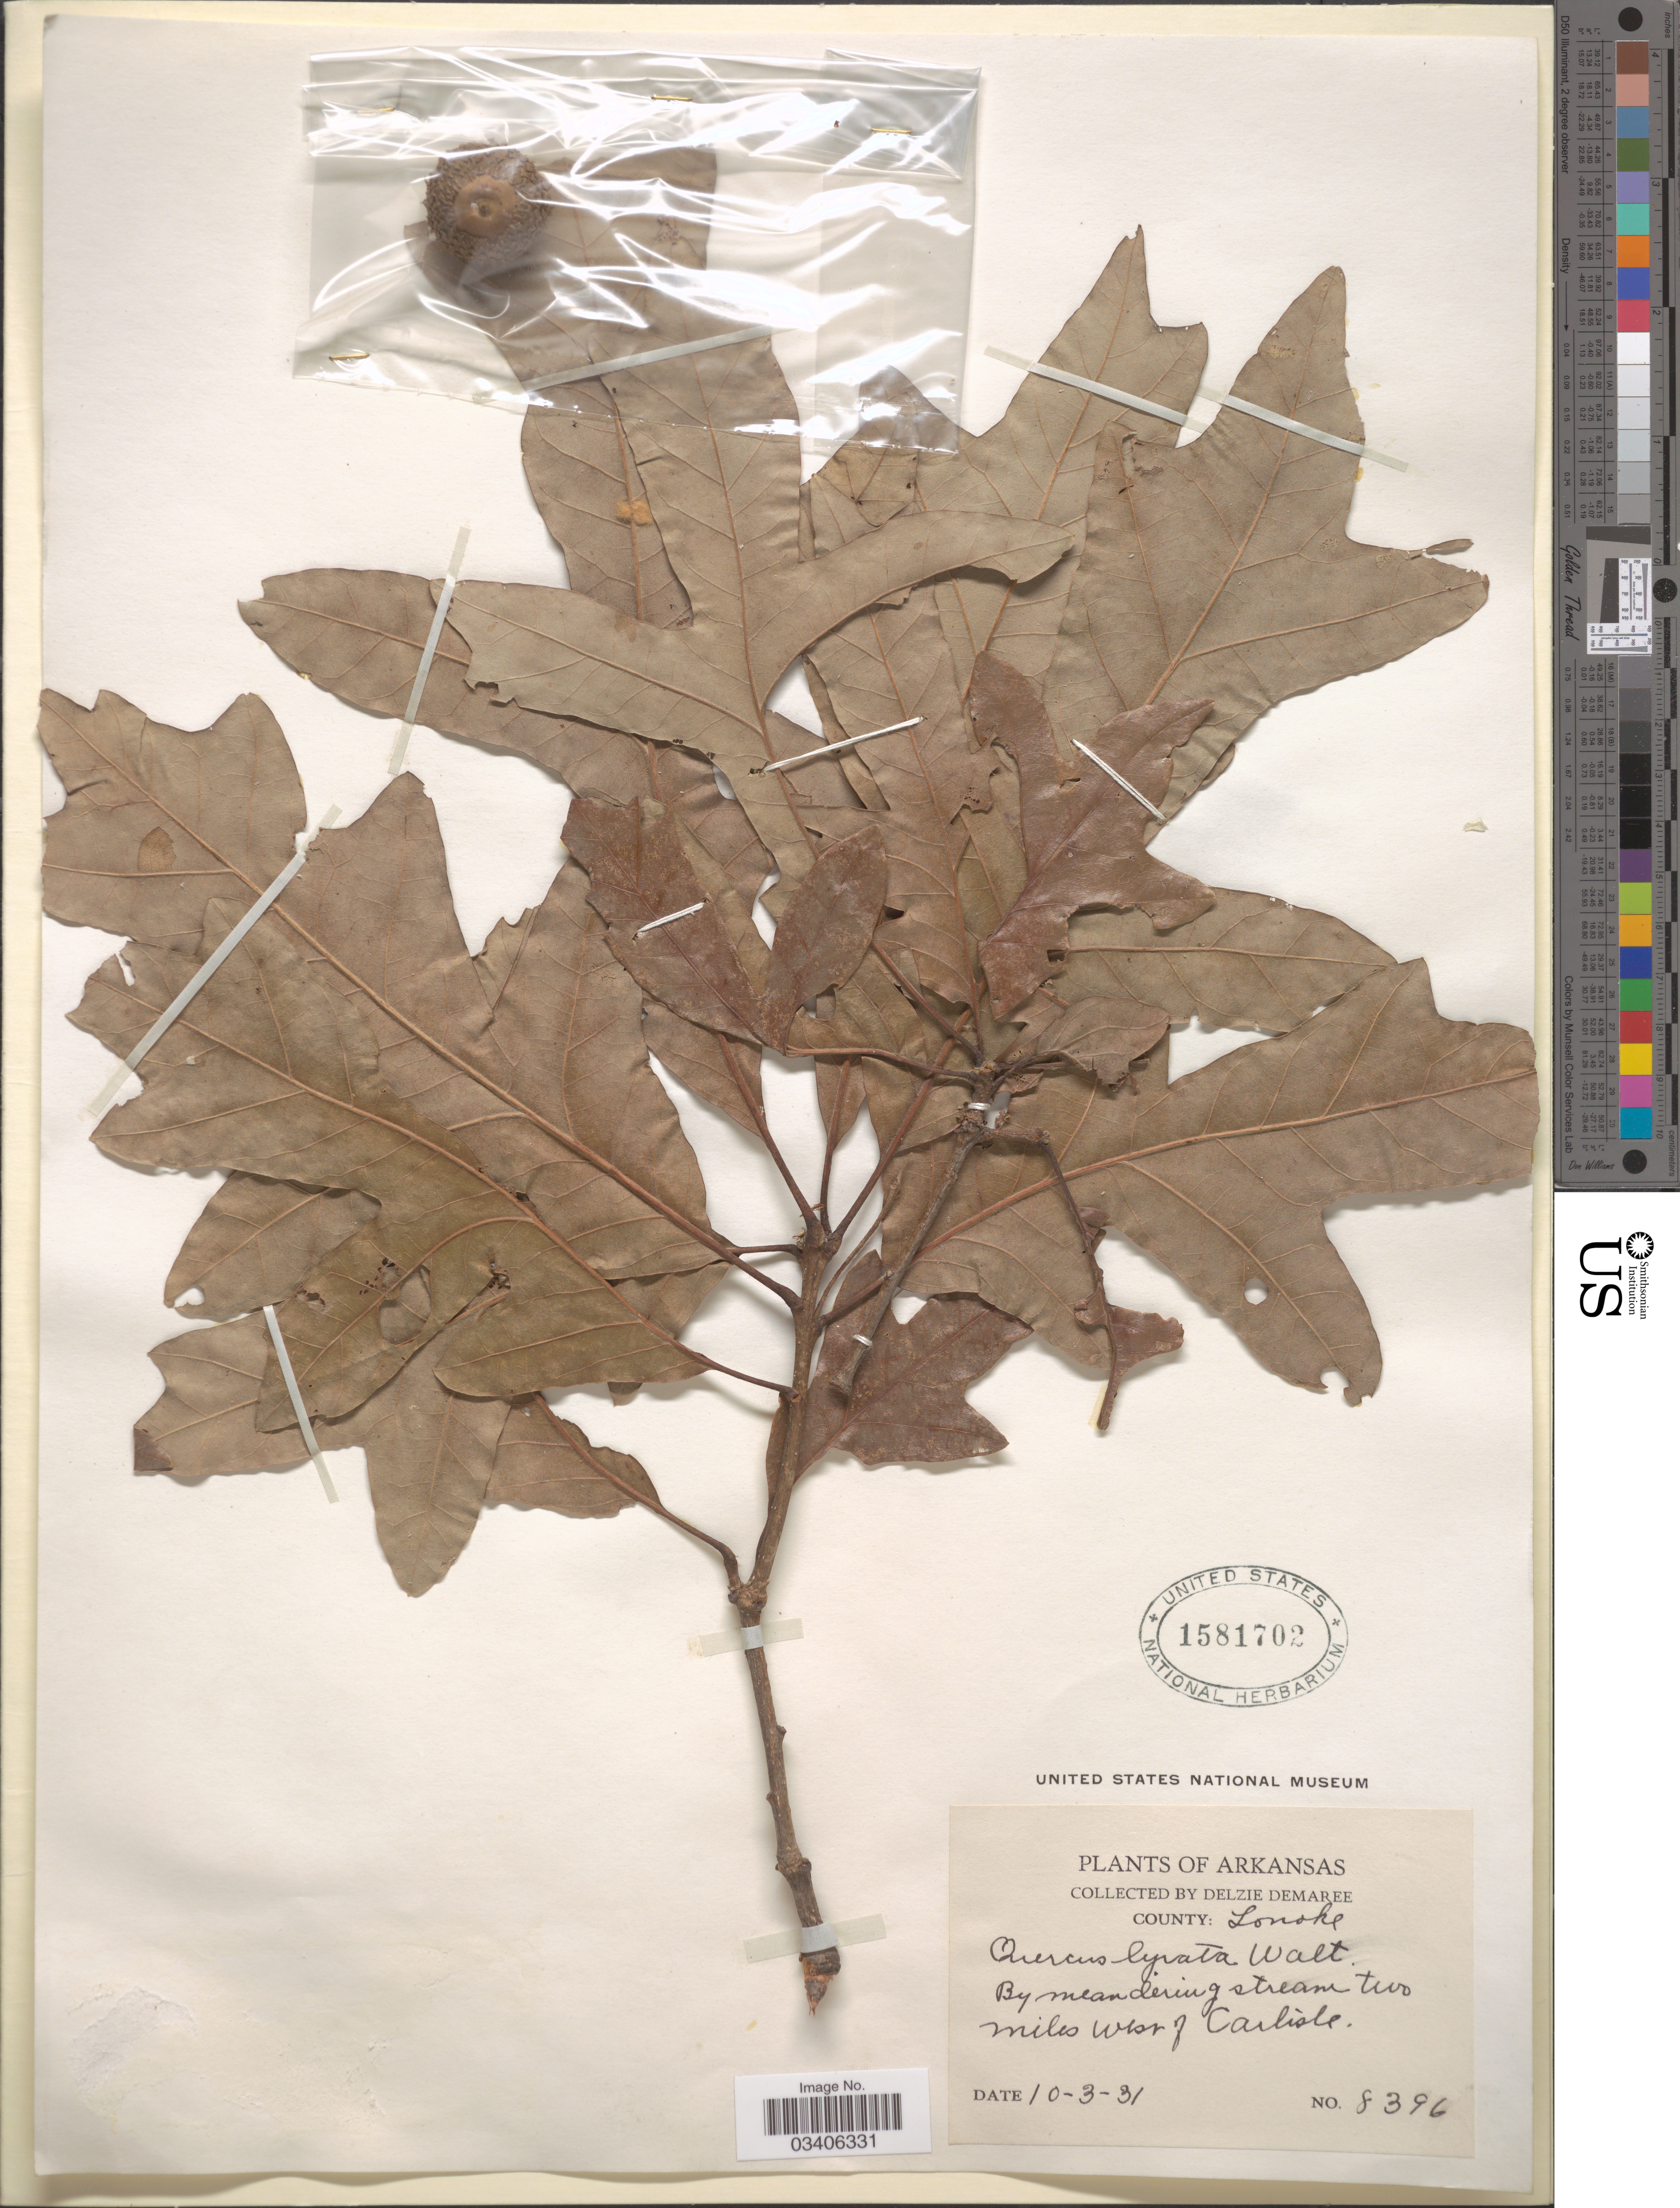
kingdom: Plantae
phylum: Tracheophyta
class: Magnoliopsida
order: Fagales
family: Fagaceae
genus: Quercus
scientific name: Quercus lyrata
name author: Walter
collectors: D. Demaree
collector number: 8396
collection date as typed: Transcribed d/m/y: 3/10/31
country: United States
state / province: Arkansas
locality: County Lonoke. By meandering stream two miles west of Carlisle.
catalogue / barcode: US 1581702